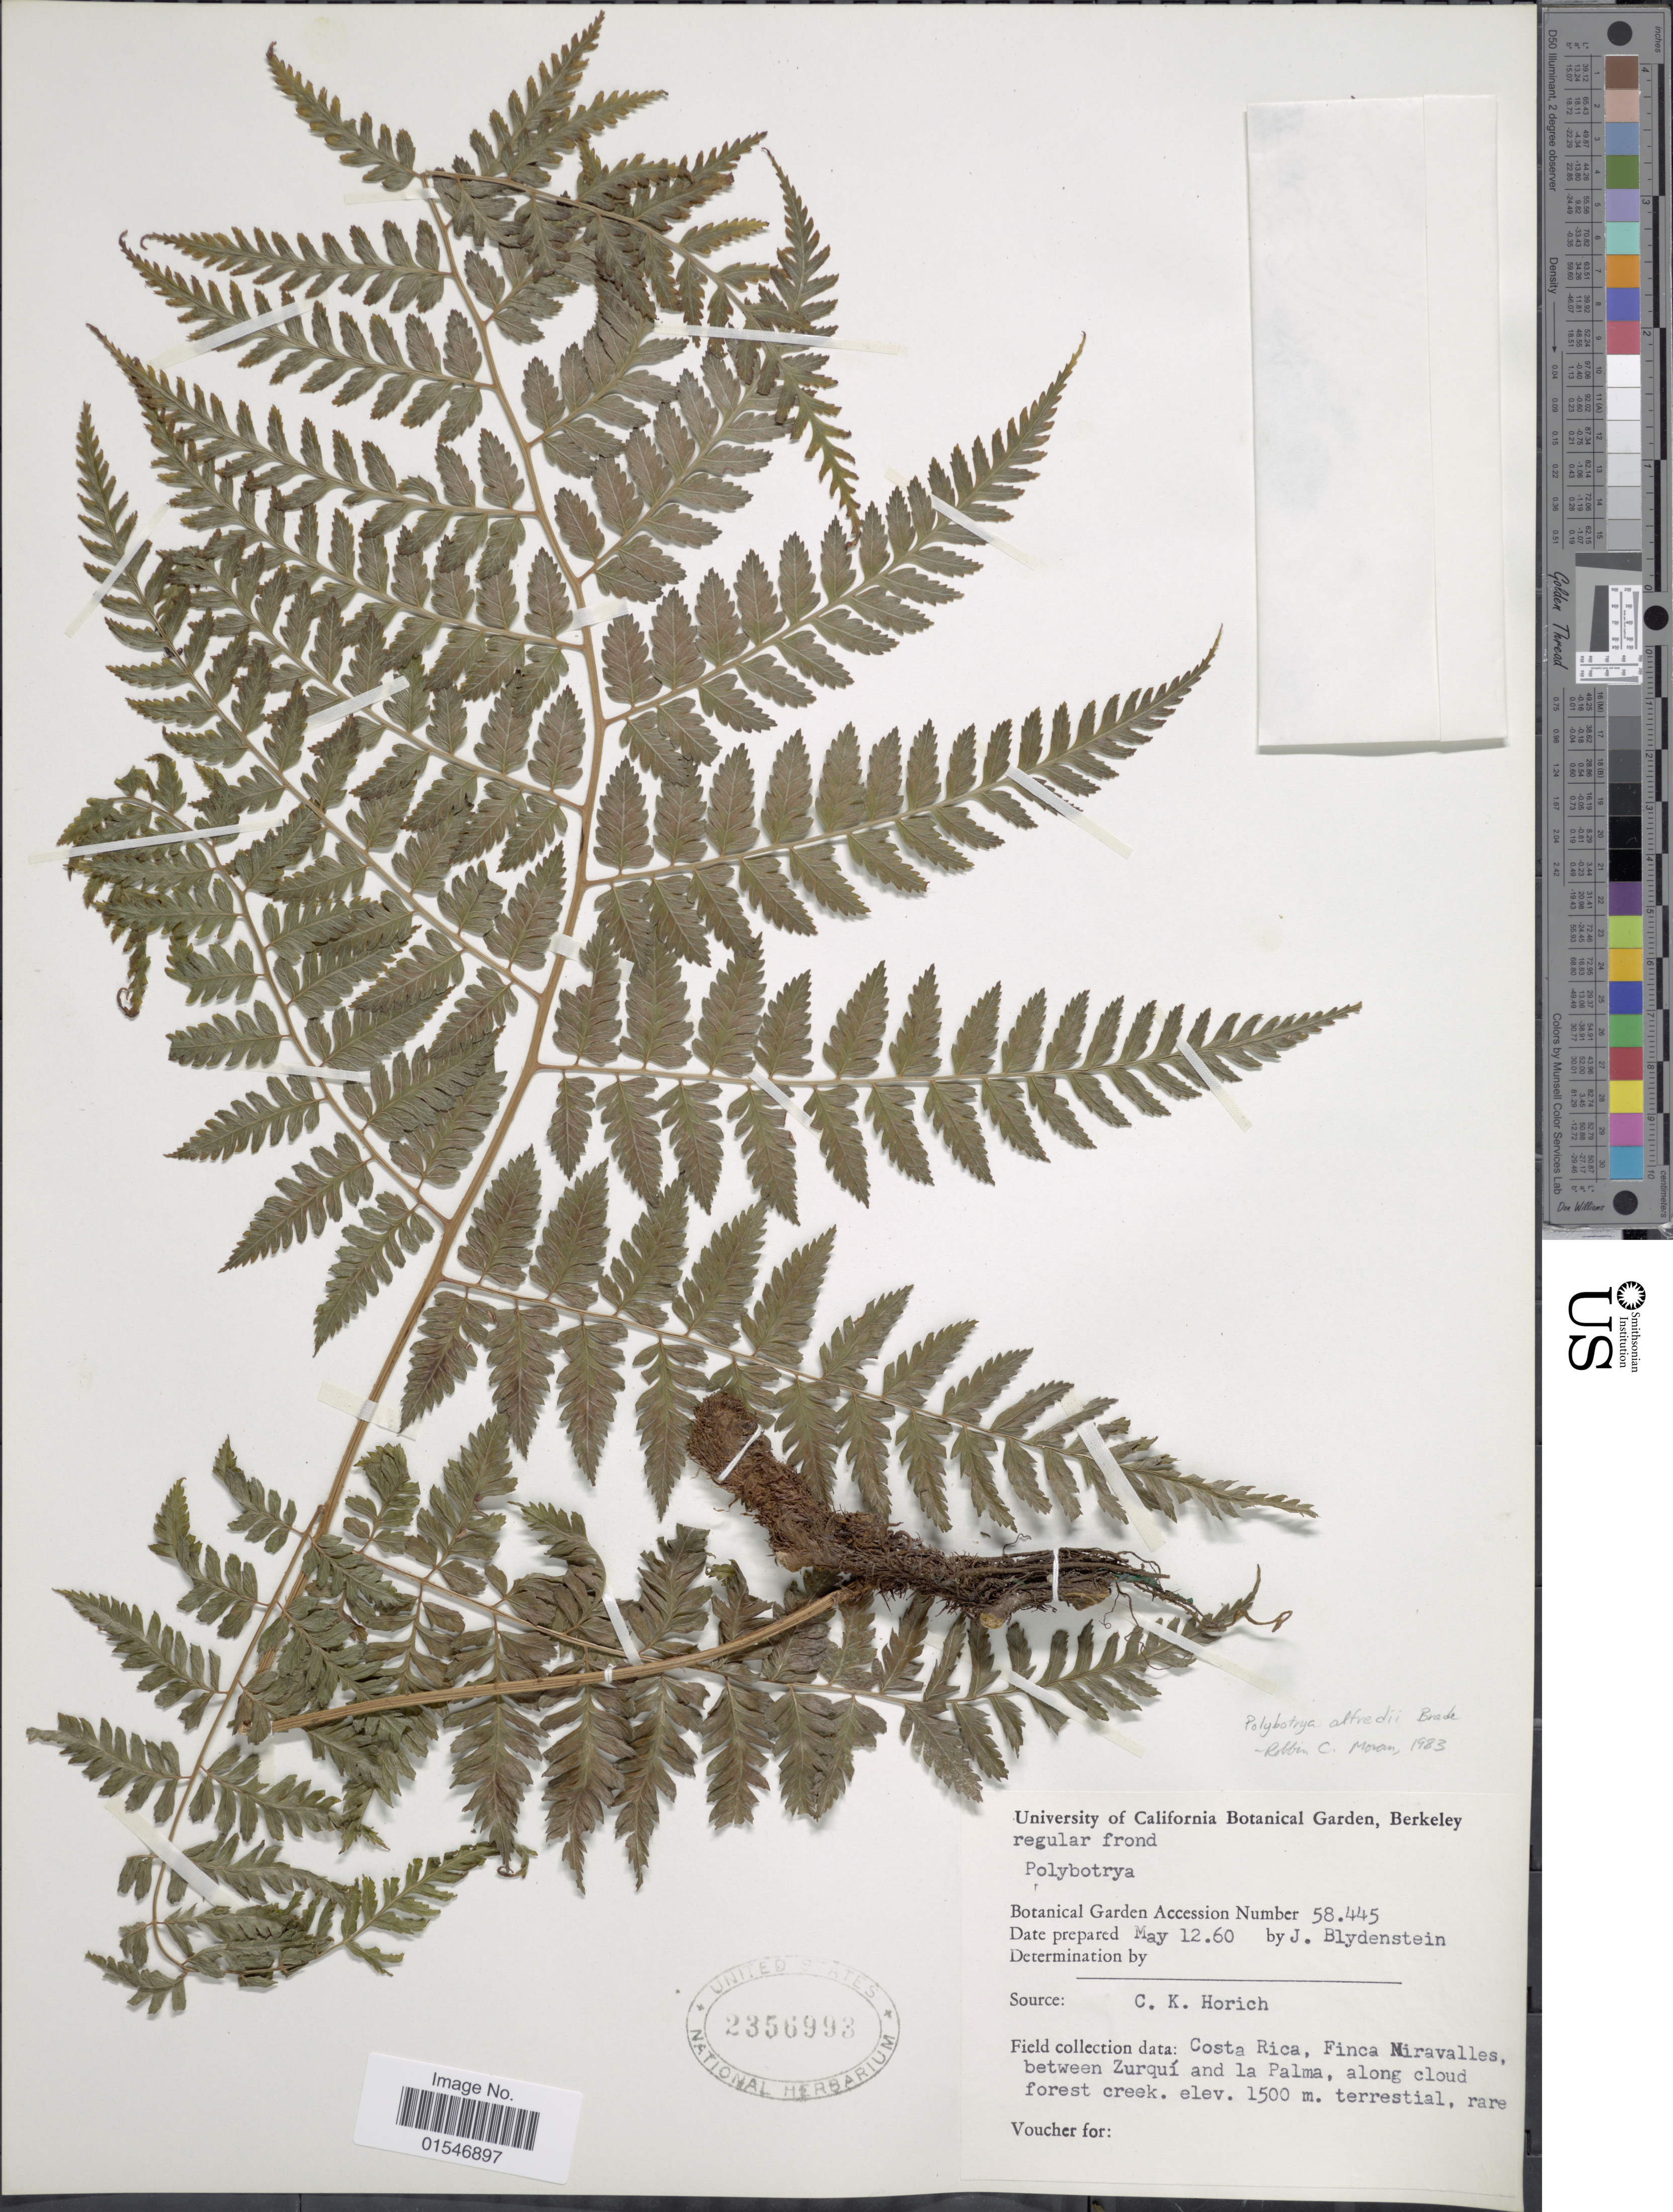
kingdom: Plantae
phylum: Tracheophyta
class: Polypodiopsida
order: Polypodiales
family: Dryopteridaceae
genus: Polybotrya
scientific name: Polybotrya alfredii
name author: Brade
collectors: J. Blydenstein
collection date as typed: Transcribed d/m/y: 12/5/60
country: United States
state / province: California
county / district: Alameda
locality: University of California Botanical Garden, Berkeley,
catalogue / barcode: US 2356993